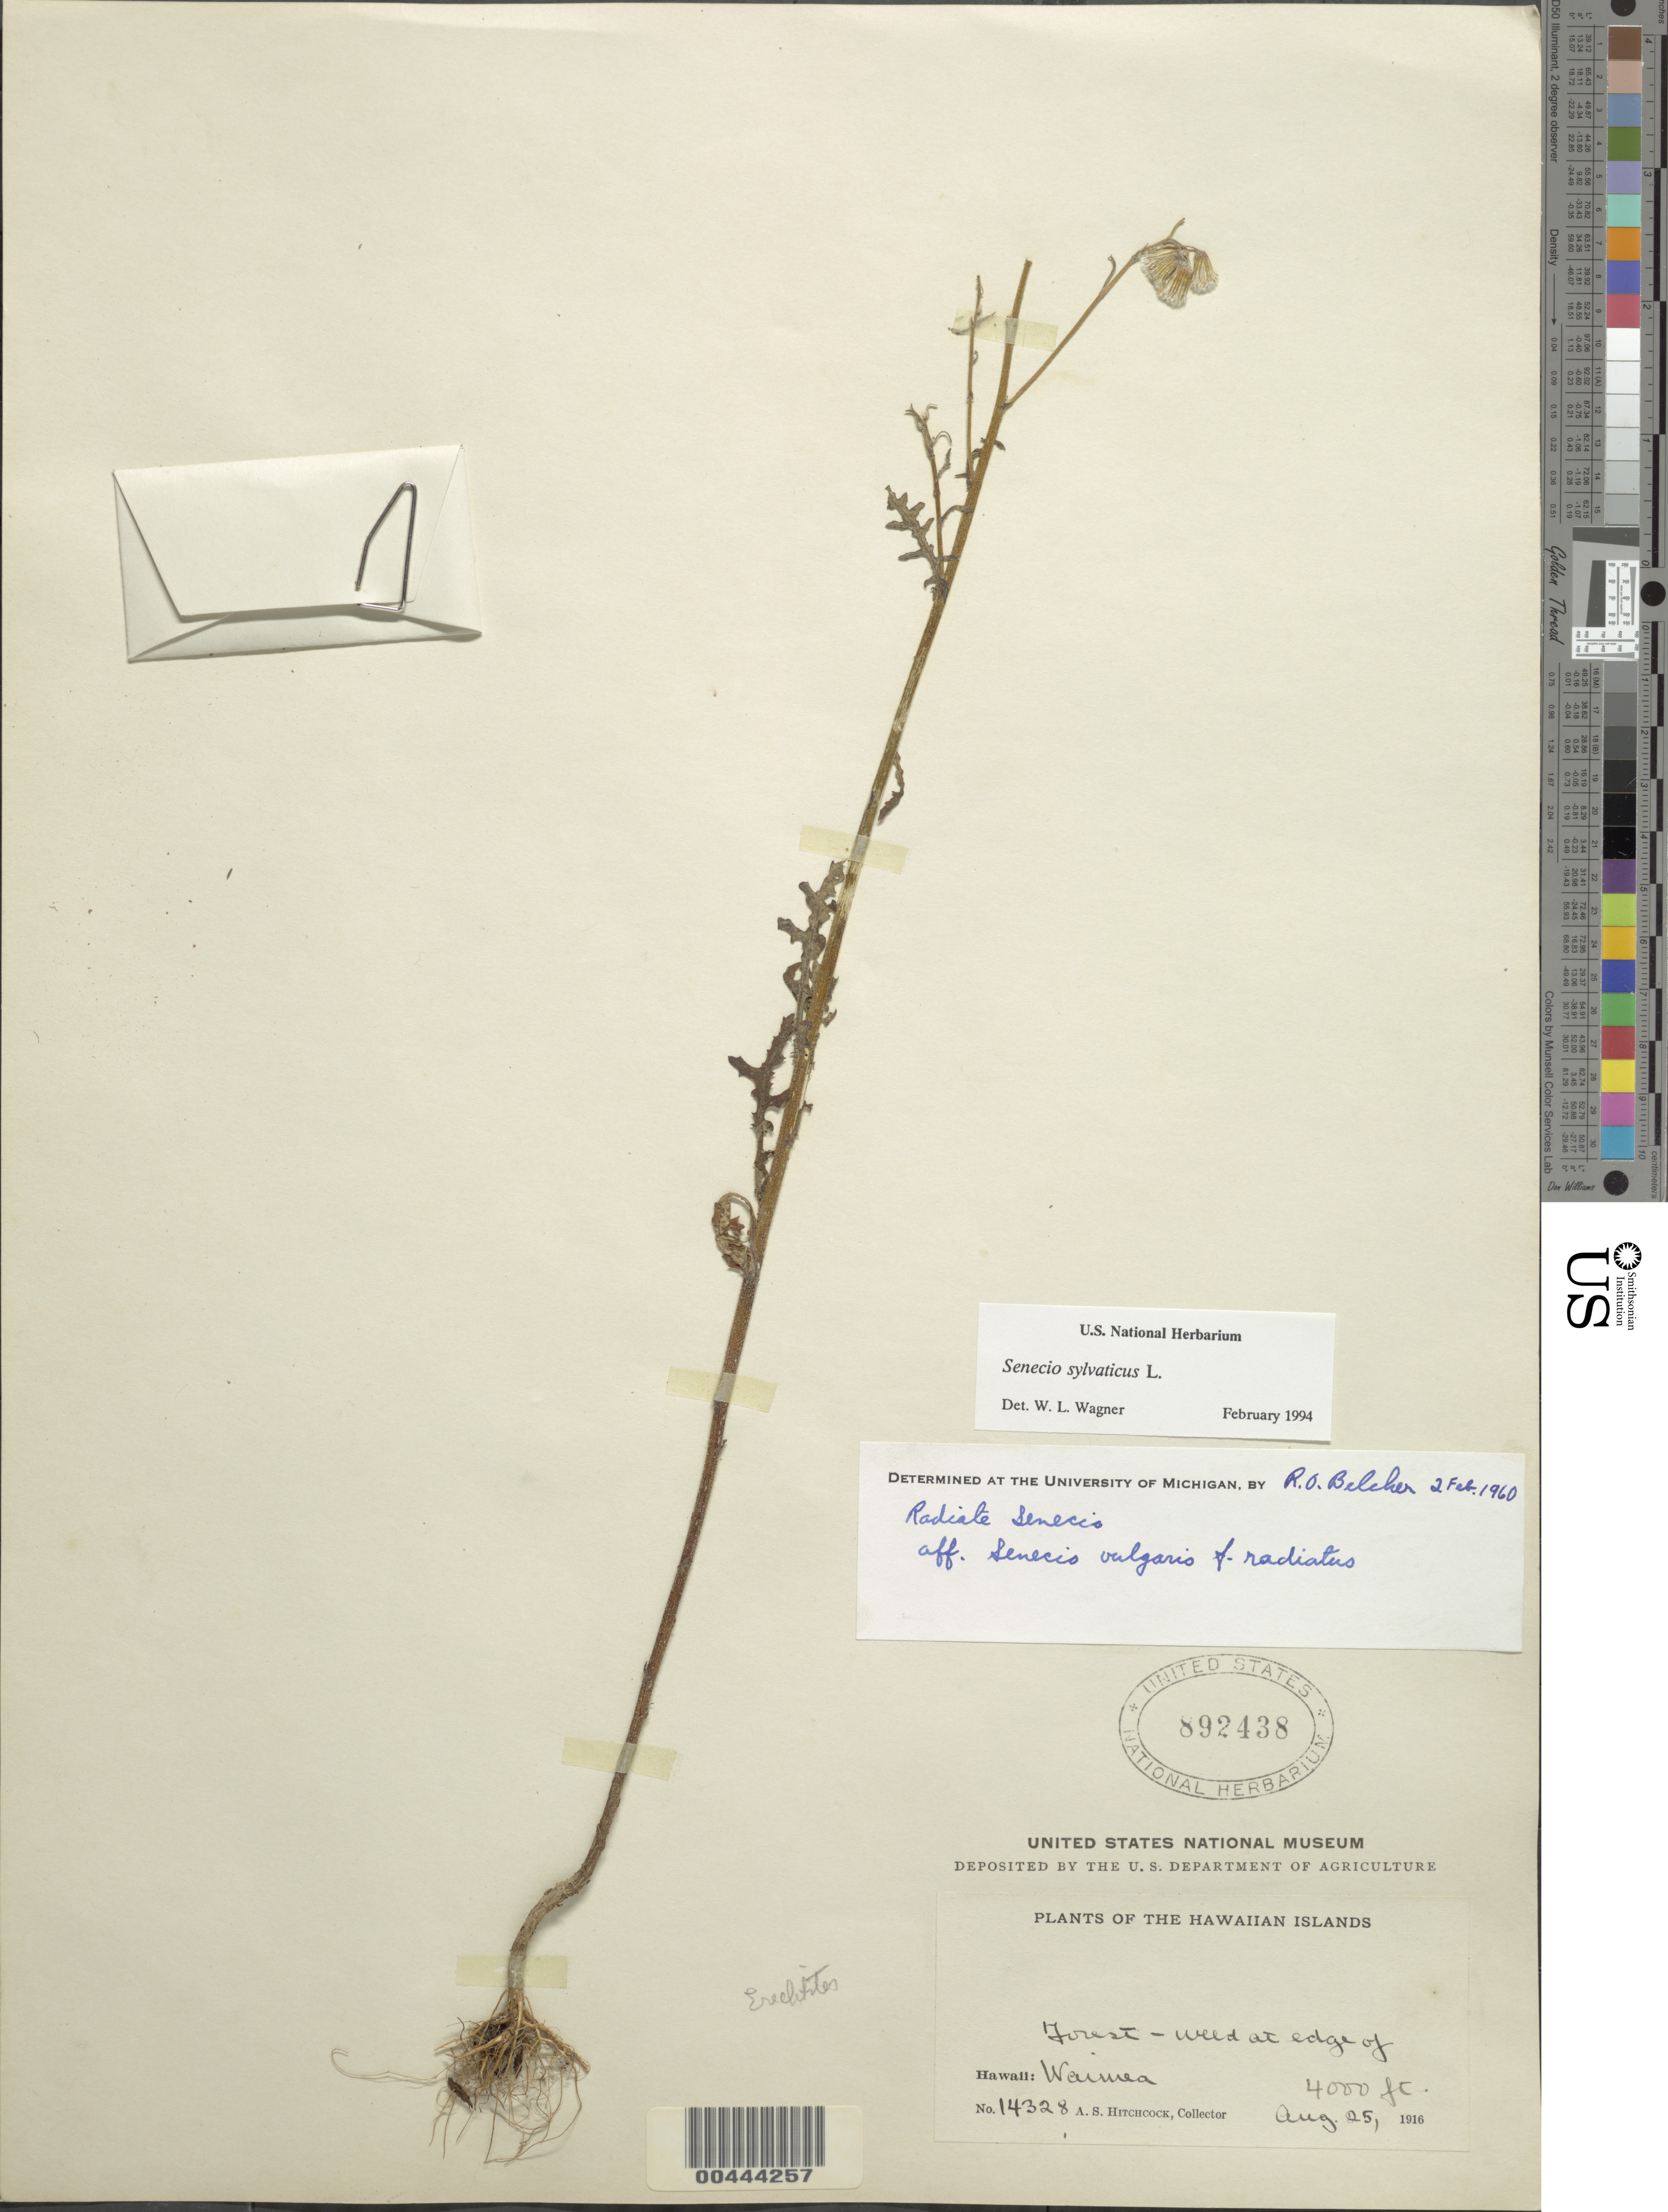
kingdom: Plantae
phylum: Tracheophyta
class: Magnoliopsida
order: Asterales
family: Asteraceae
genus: Senecio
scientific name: Senecio sylvaticus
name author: L.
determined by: Wagner, W. L., (BOT), Smithsonian Institution - National Museum of Natural History (UNITED STATES)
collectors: A. S. Hitchcock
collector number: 14328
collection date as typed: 25 Aug 1916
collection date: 1916-08-25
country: United States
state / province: Hawaii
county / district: Kauai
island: Kaua'i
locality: Waimea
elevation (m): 1219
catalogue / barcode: US 892438